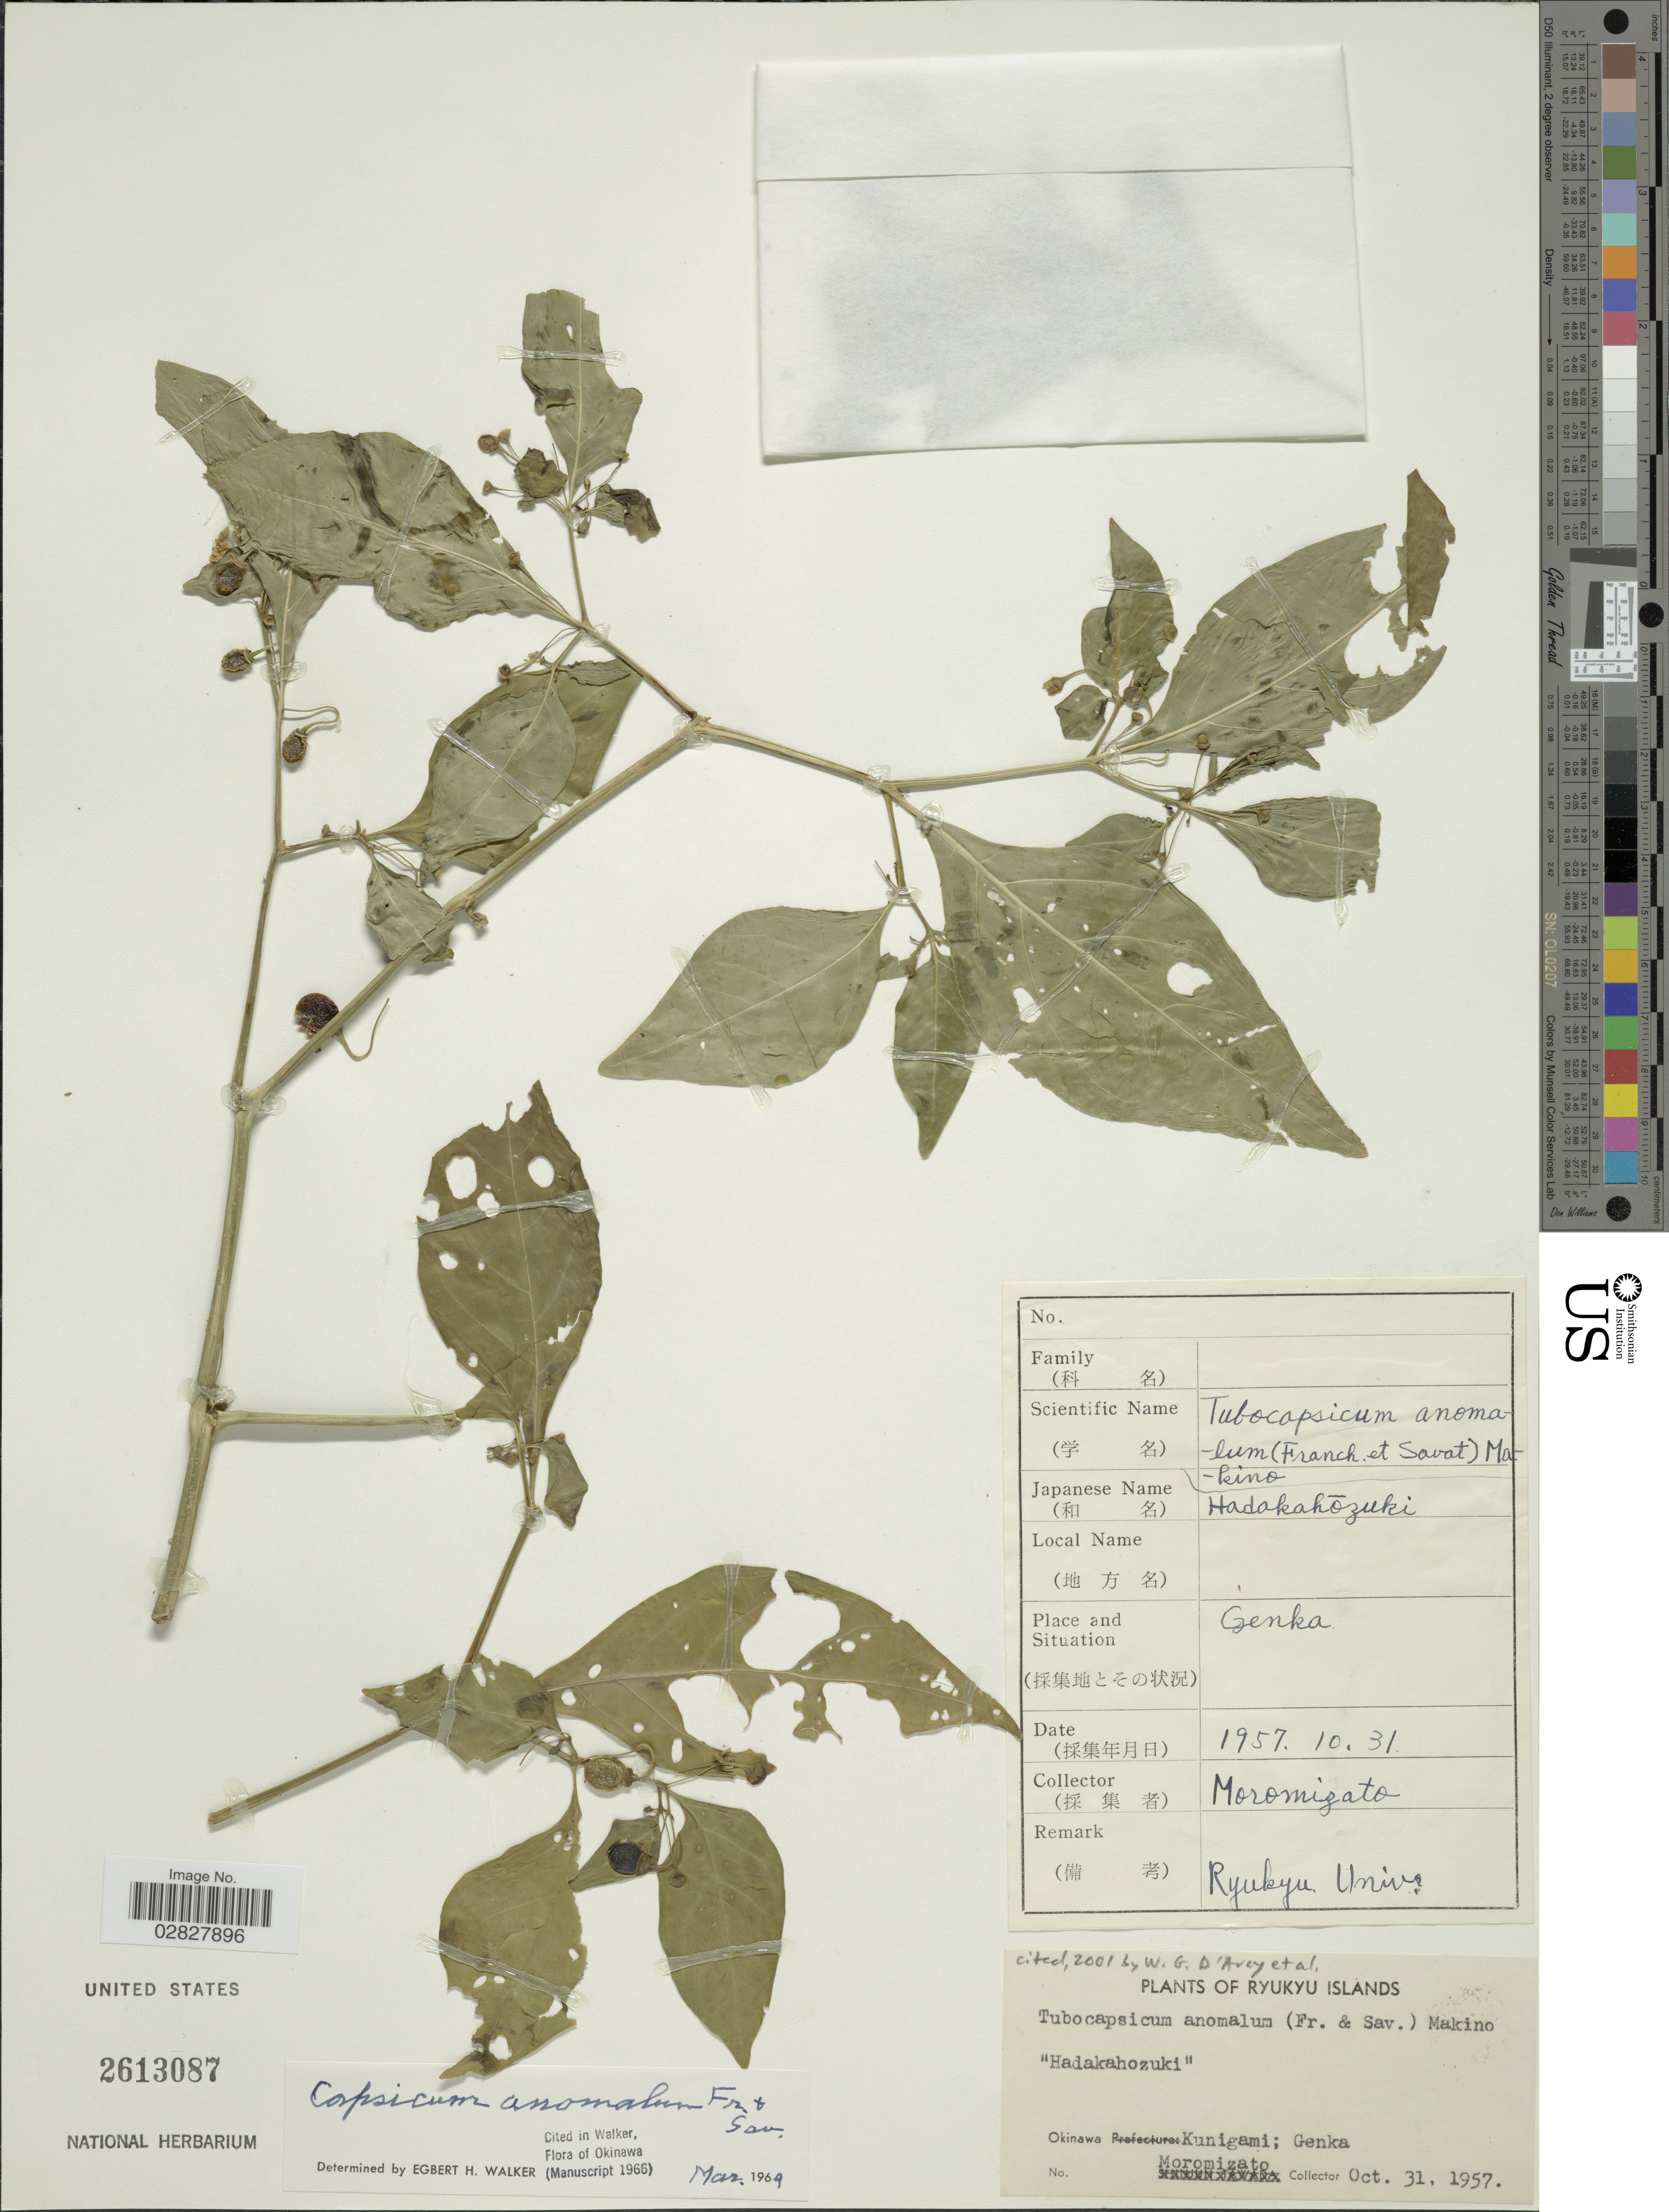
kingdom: Plantae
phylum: Tracheophyta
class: Magnoliopsida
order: Solanales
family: Solanaceae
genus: Tubocapsicum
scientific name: Tubocapsicum anomalum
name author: (Franch. & Sav.) Makino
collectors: Moromizato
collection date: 1957-10-31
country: Japan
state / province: Okinawa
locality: Ryukyu Islands, Okinawa, Kunigami: Genka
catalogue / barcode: US 2613087